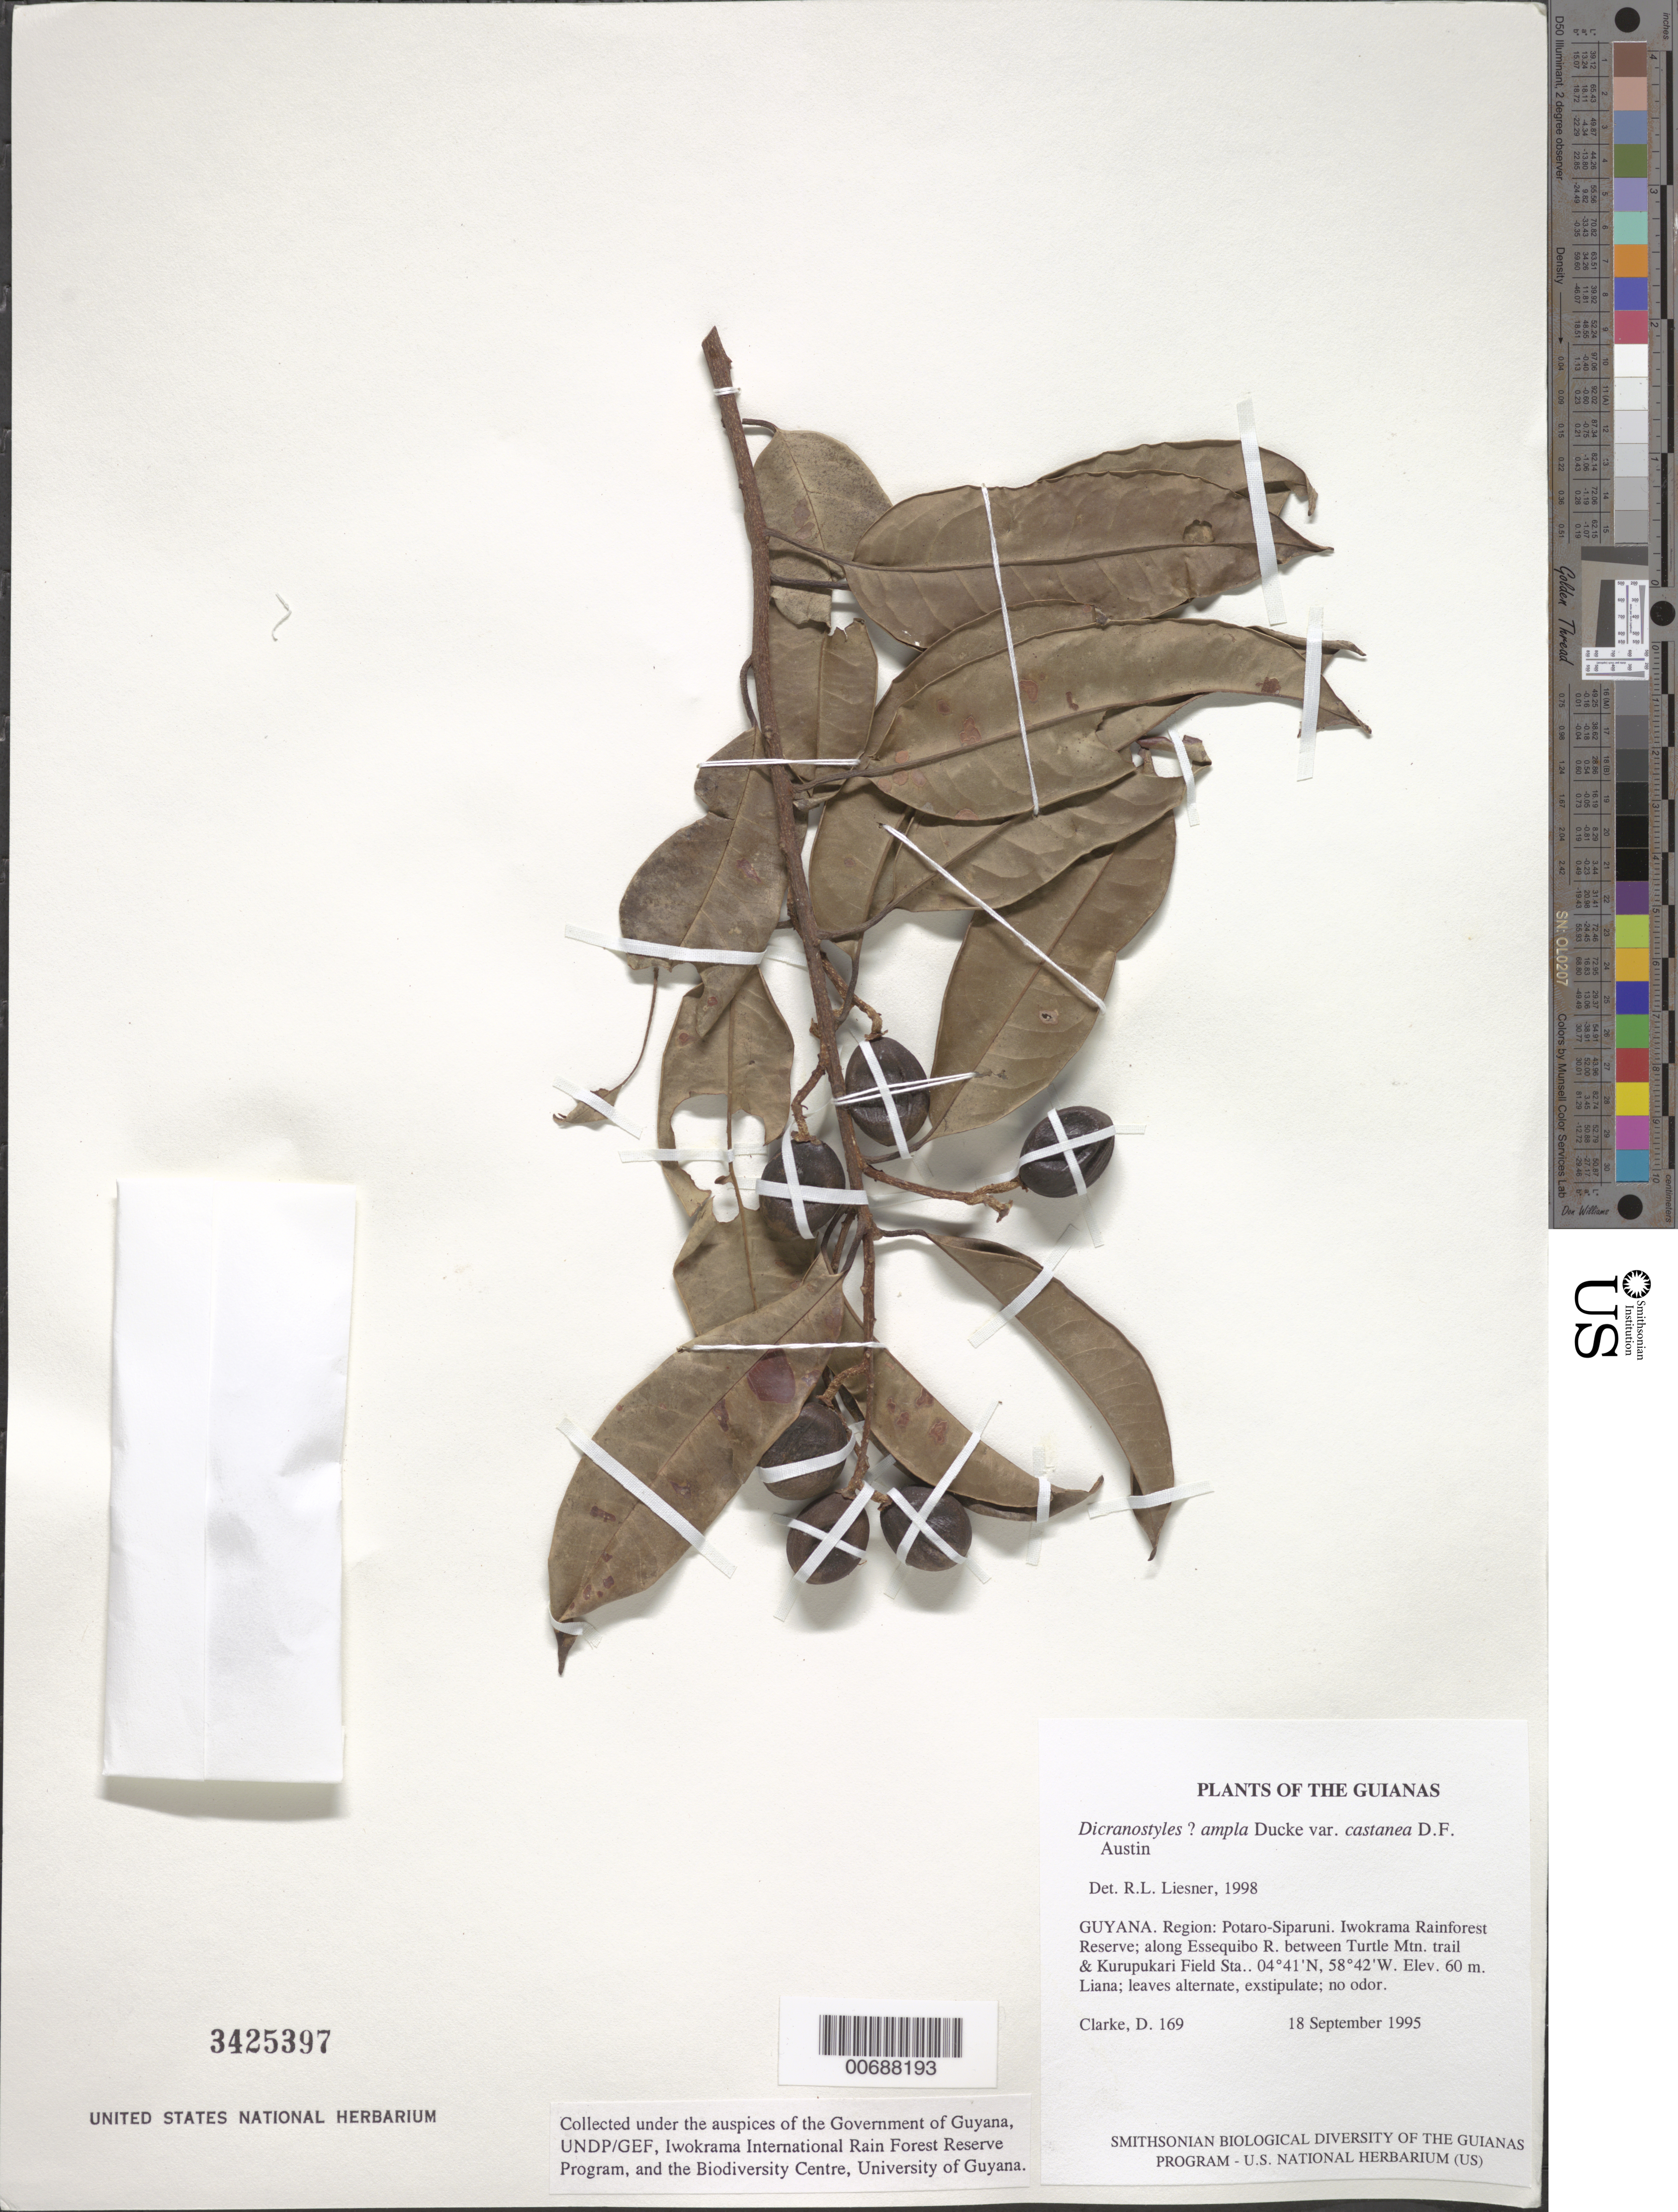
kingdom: Plantae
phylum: Tracheophyta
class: Magnoliopsida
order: Solanales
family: Convolvulaceae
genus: Dicranostyles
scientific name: Dicranostyles ampla var. castanea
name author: D.F. Austin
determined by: Liesner, R. L.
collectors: H. D. Clarke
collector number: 169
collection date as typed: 18 September 1995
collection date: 1995-09-18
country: Guyana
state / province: Potaro-Siparuni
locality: Iwokrama Rainforest Reserve; along Essequibo R. between Turtle Mtn. trail & Kurupukari Field Station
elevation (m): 60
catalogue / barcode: US 3425397